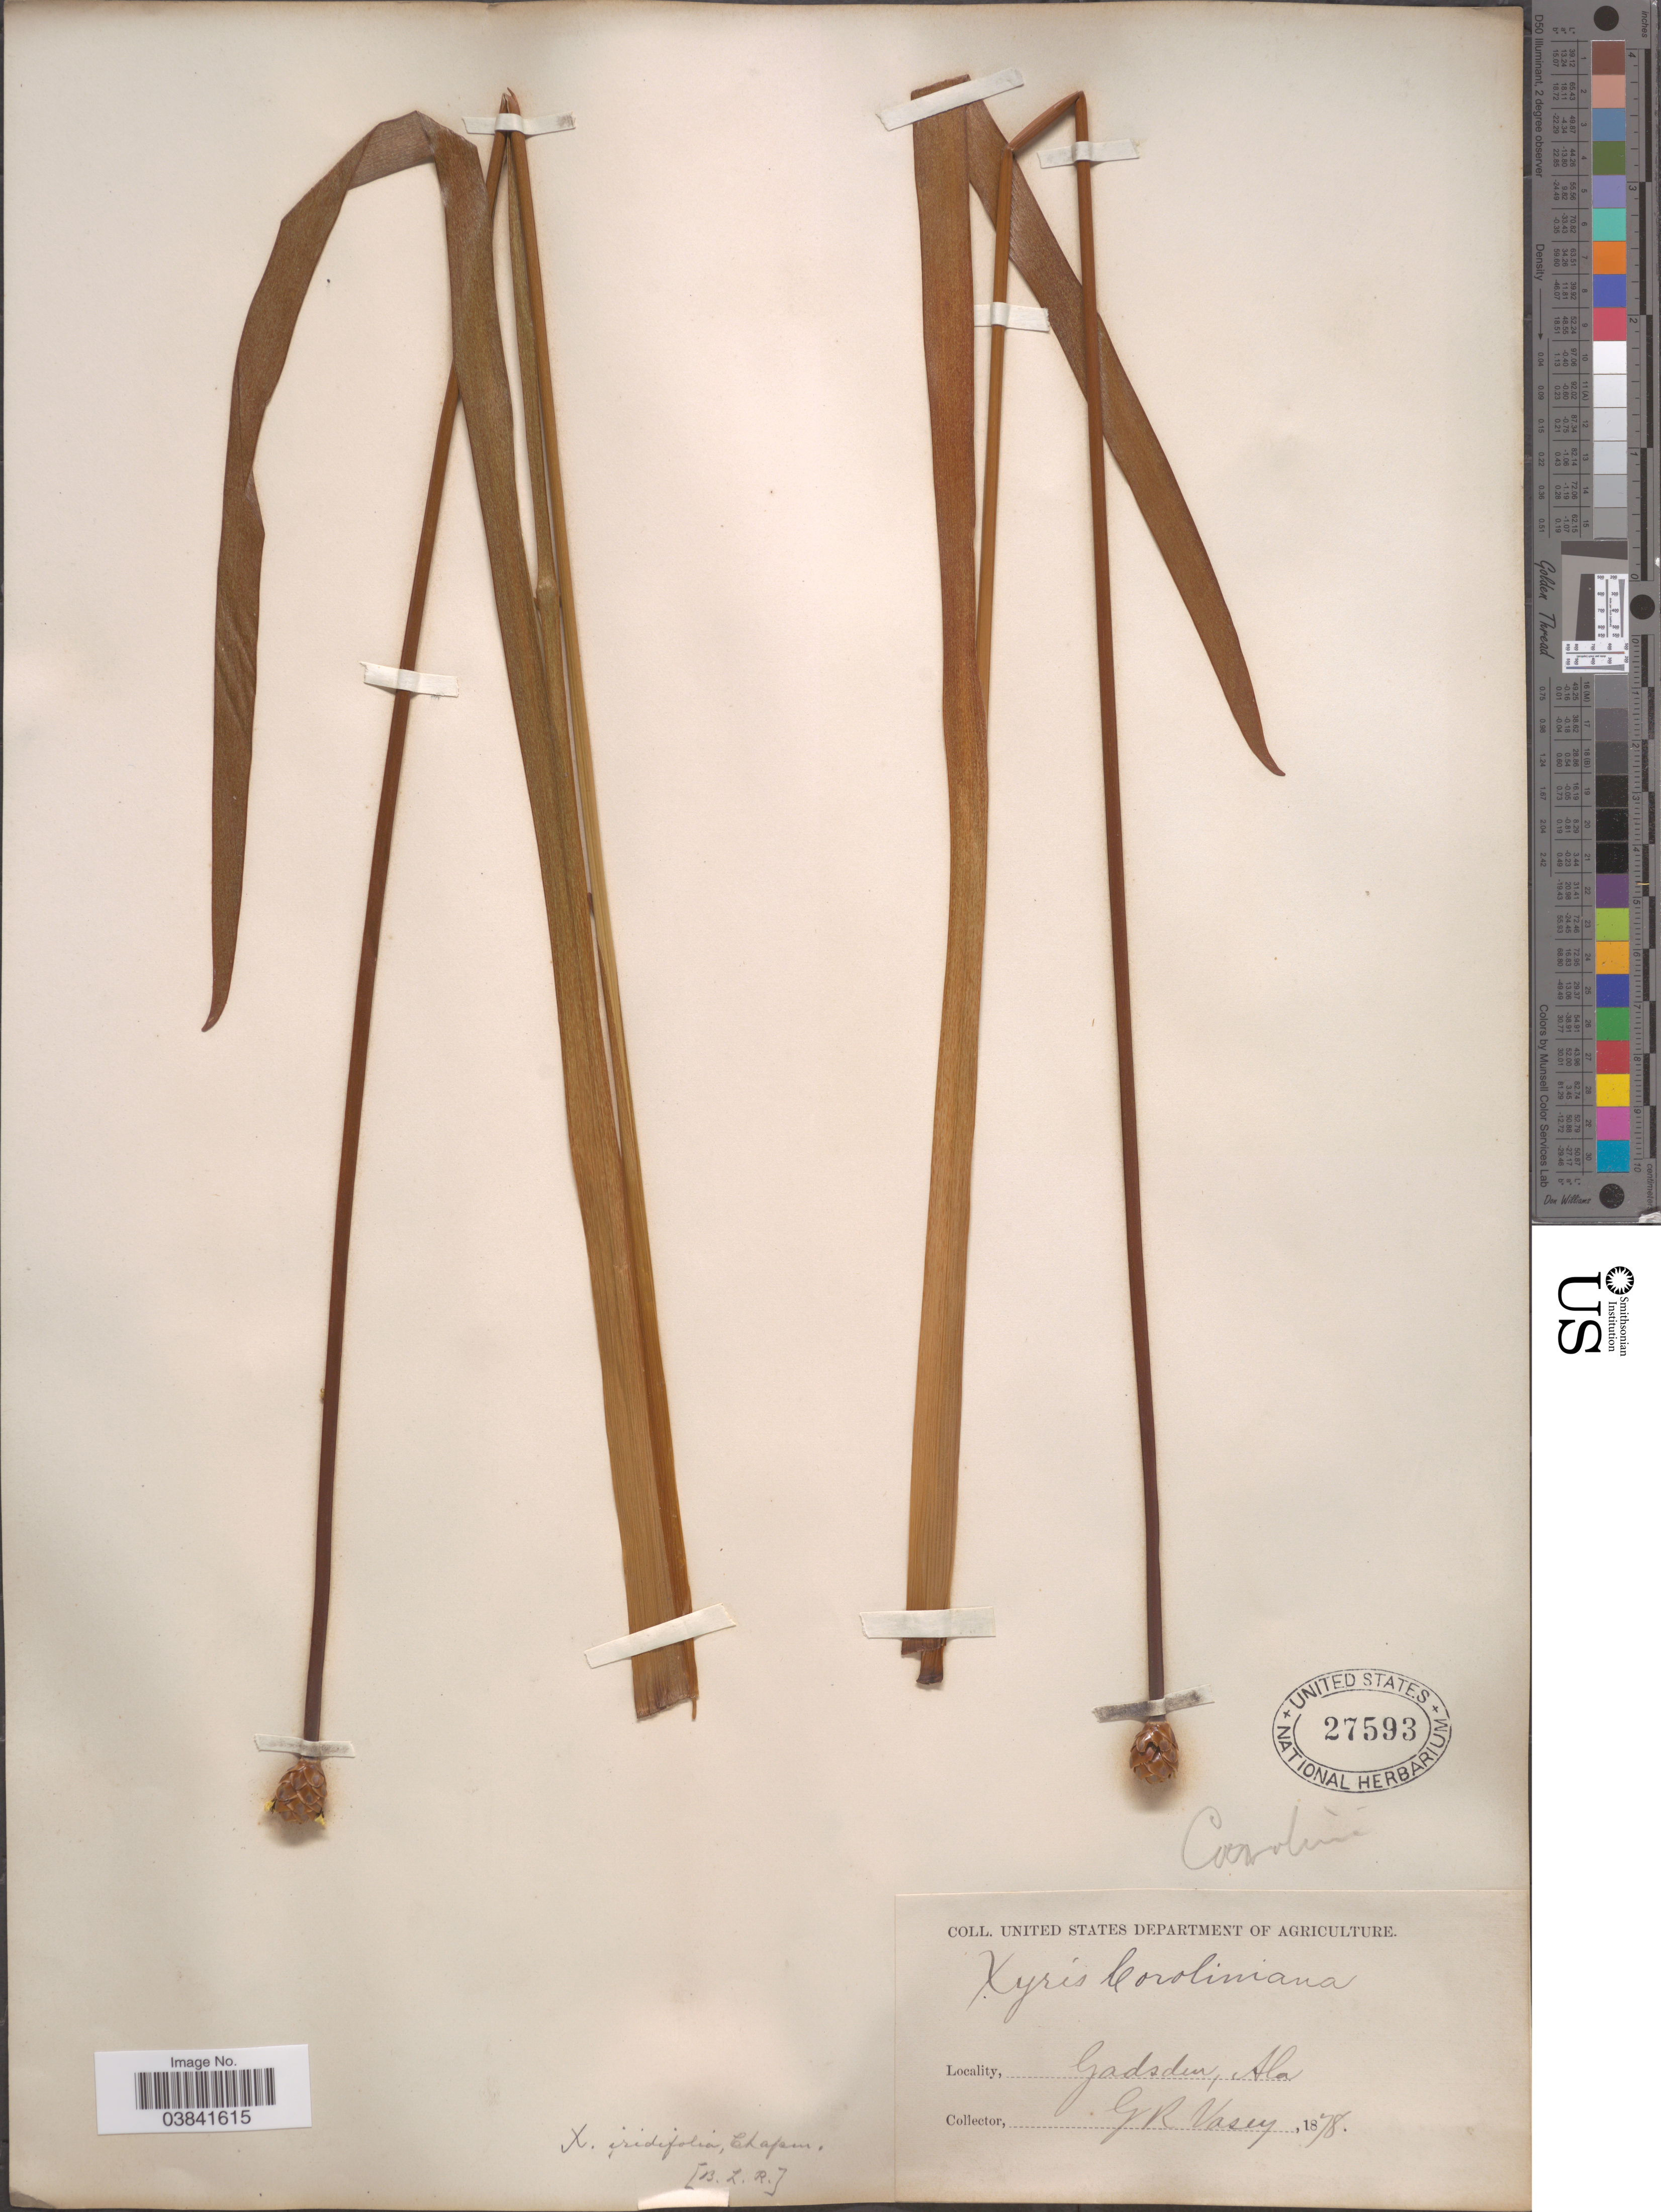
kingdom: Plantae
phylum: Tracheophyta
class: Liliopsida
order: Poales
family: Xyridaceae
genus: Xyris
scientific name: Xyris iridifolia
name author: Chapm.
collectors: G. R. Vasey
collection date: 1878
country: United States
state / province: Alabama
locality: Gadsden.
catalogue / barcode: US 27593